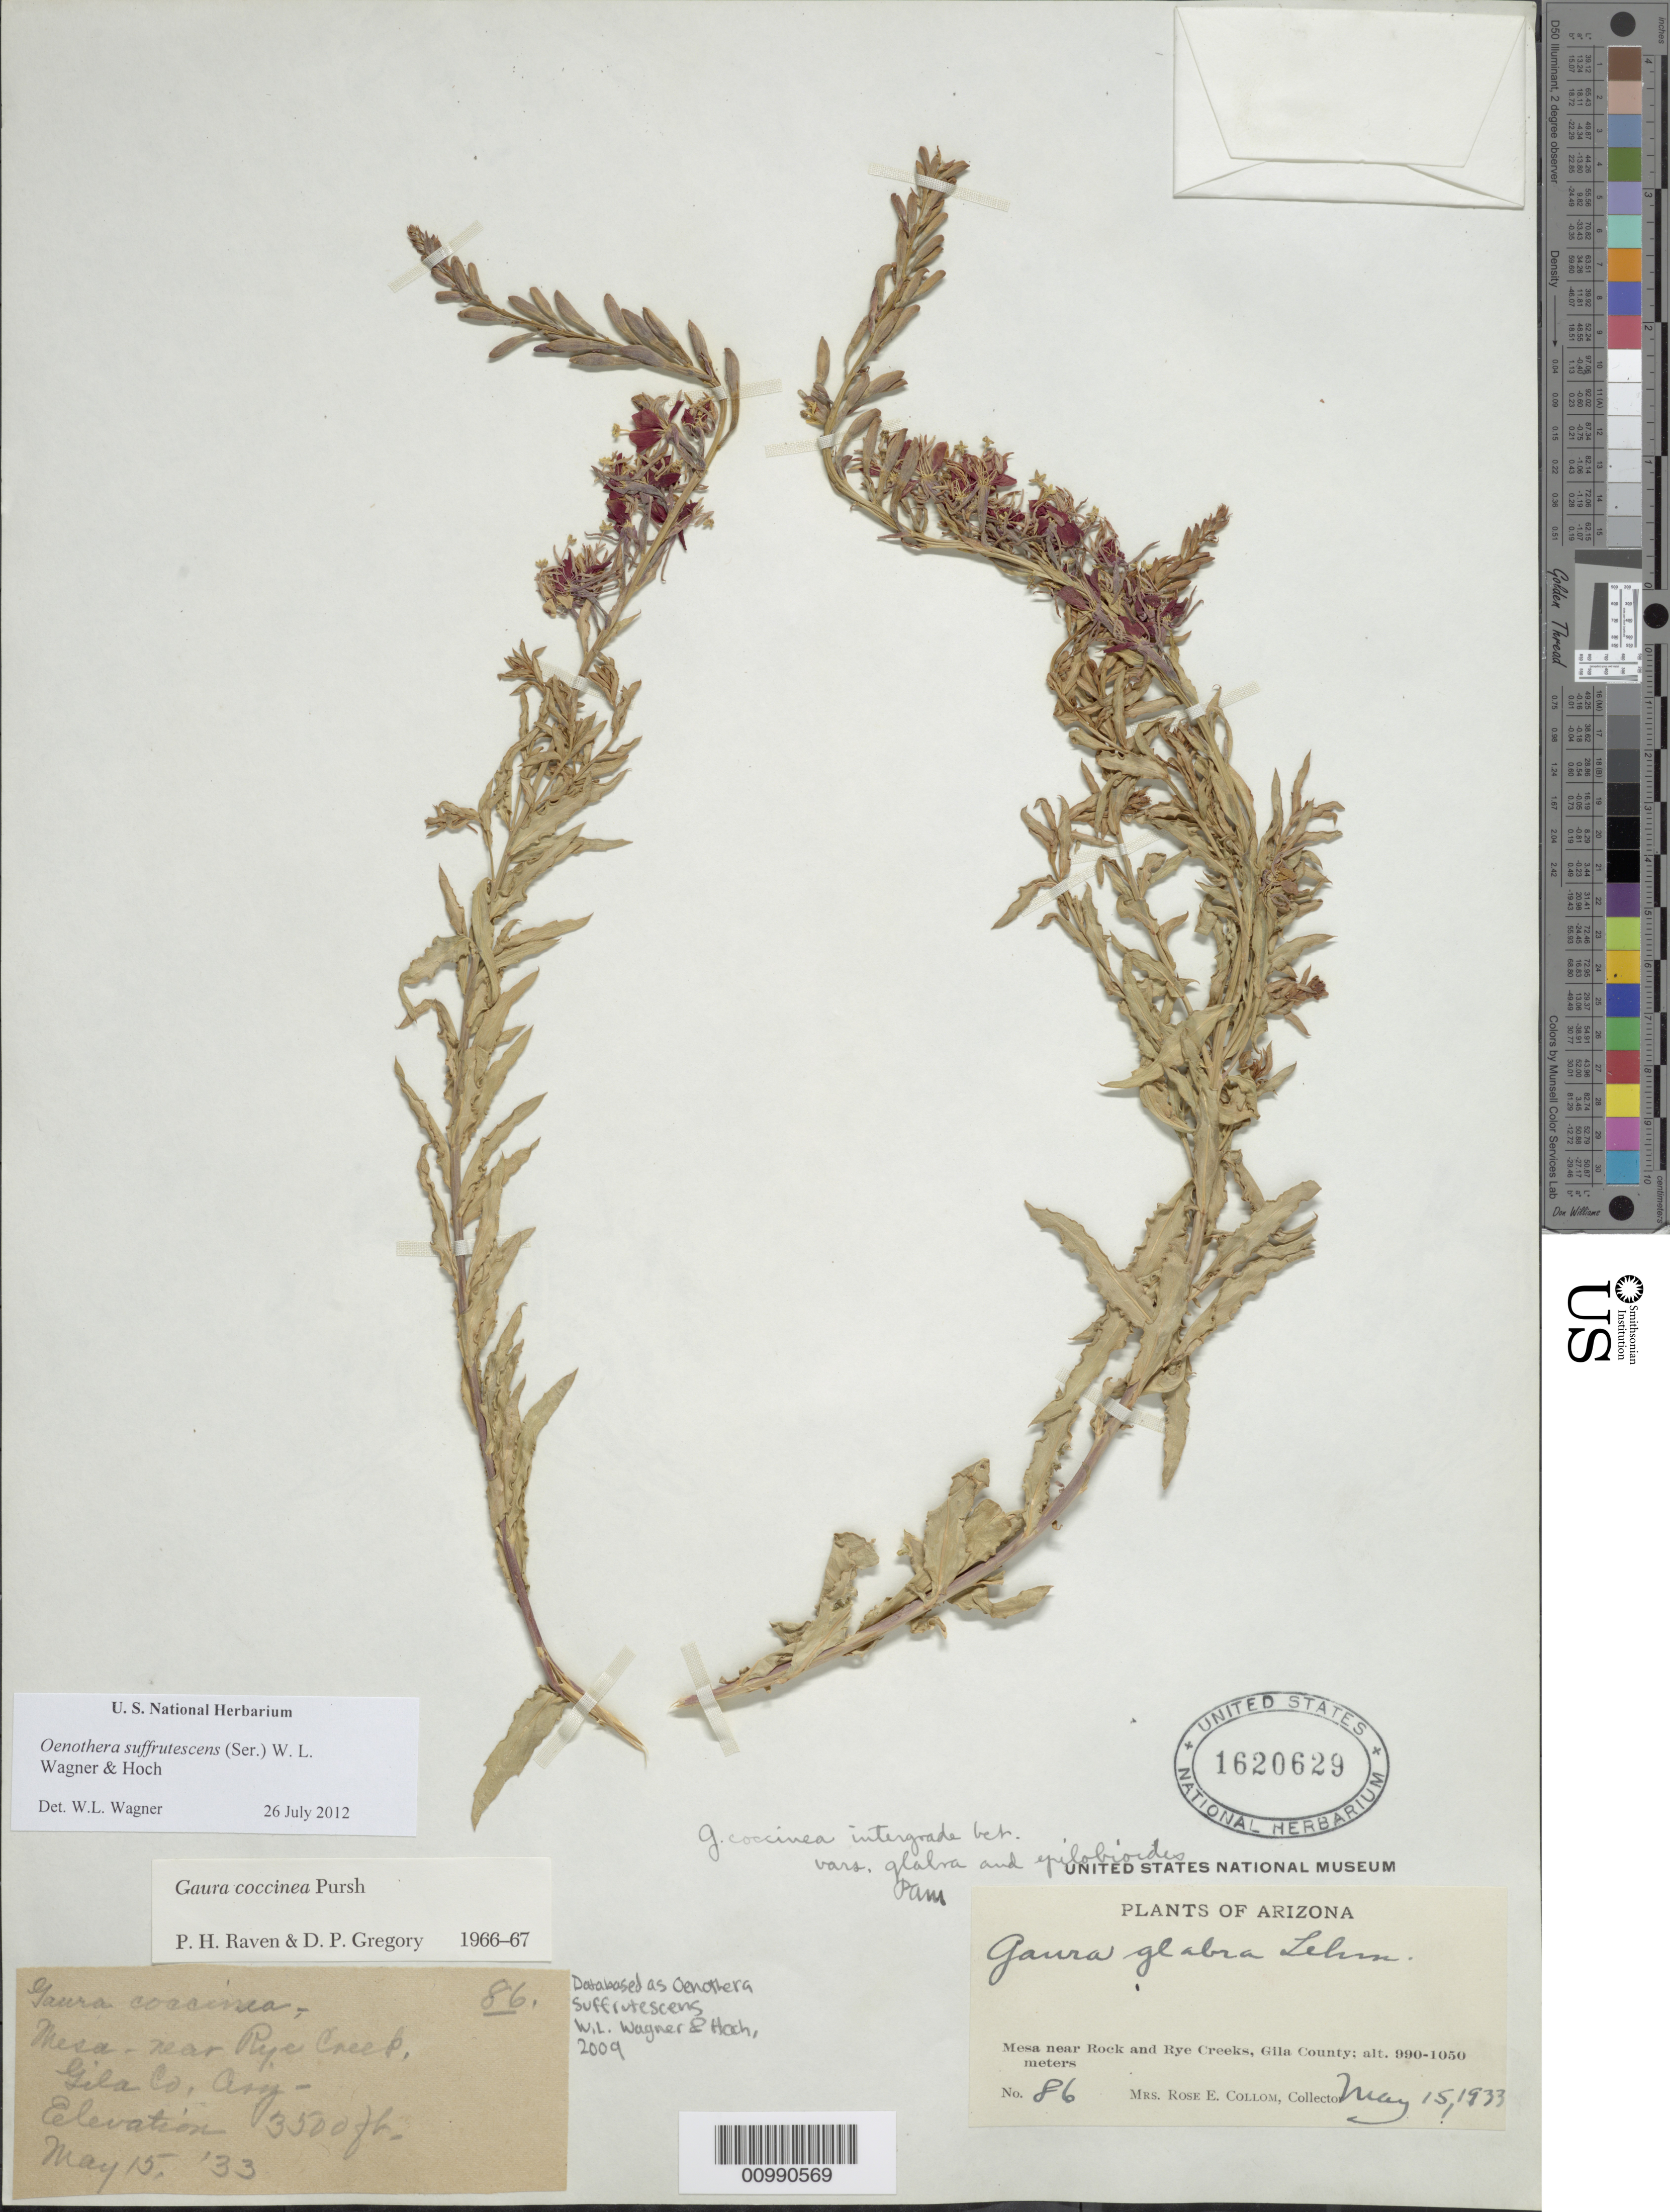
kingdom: Plantae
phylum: Tracheophyta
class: Magnoliopsida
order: Myrtales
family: Onagraceae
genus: Oenothera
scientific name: Oenothera suffrutescens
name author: (Ser.) W.L. Wagner & Hoch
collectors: R. E. Collom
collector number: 86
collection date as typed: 15 May 1933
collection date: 1933-05-15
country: United States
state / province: Arizona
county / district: Gila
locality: Mesa near Rock and Rye Creeks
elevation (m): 990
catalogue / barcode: US 1620629